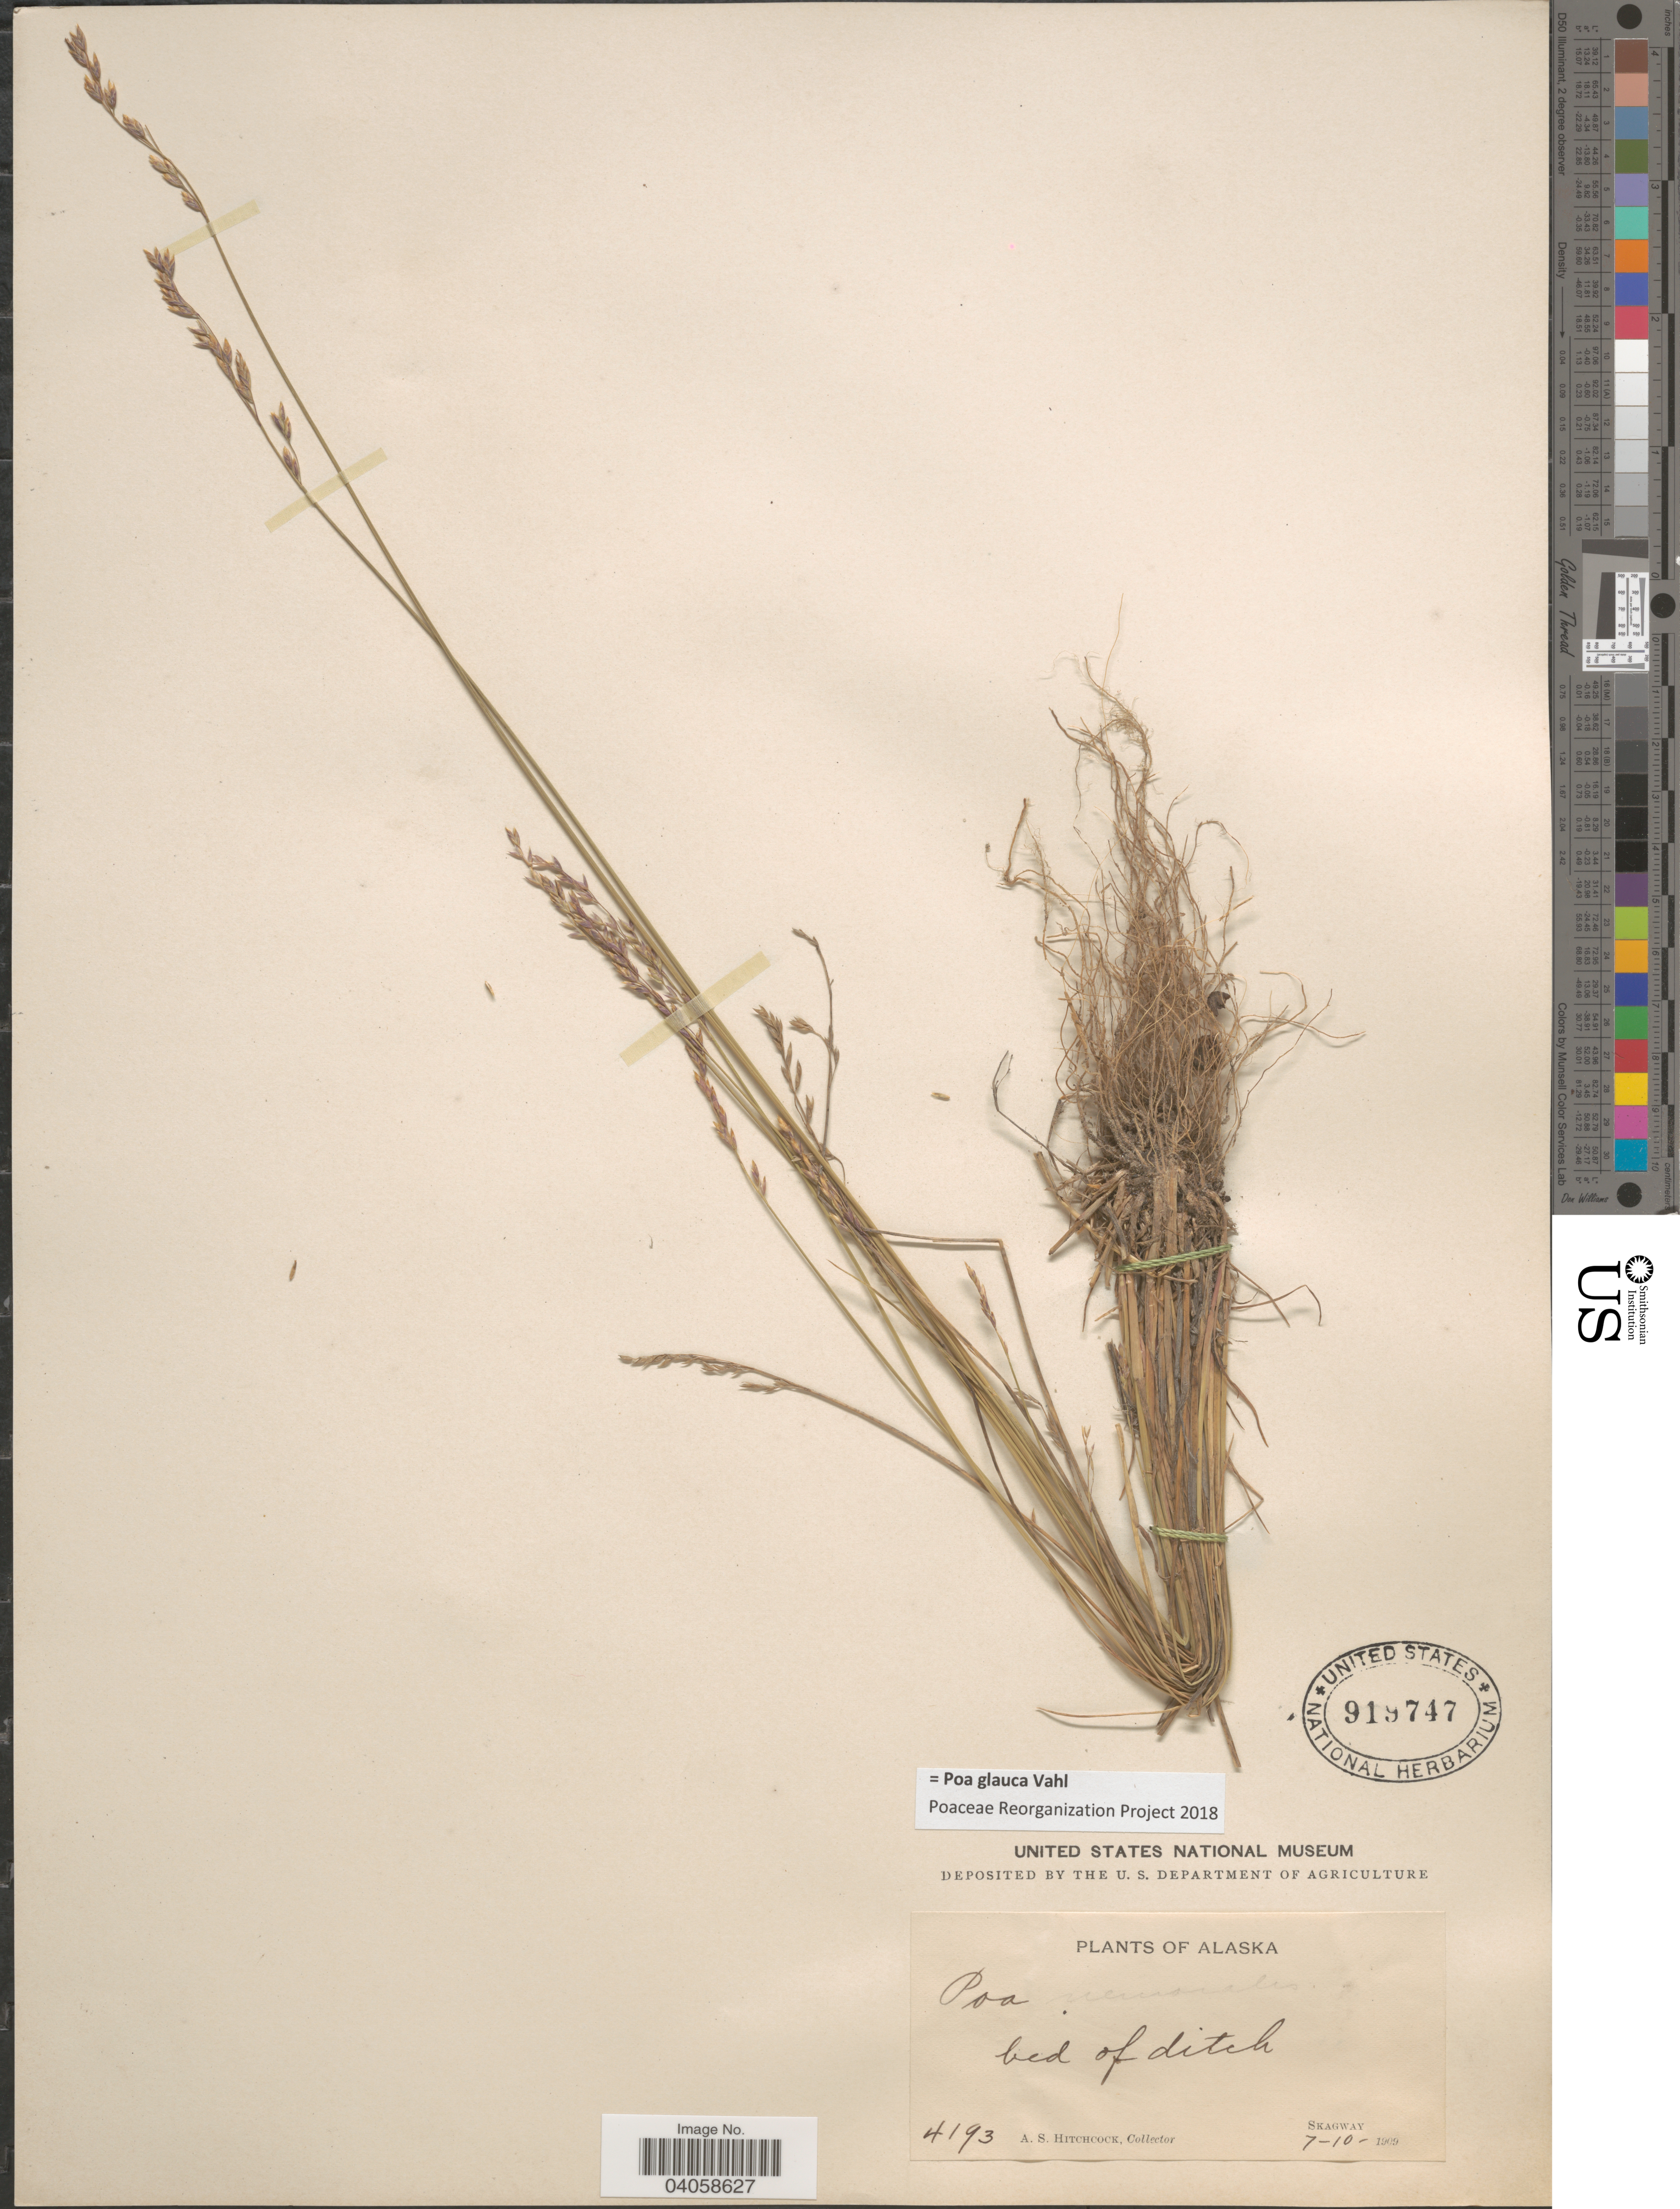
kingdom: Plantae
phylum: Tracheophyta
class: Liliopsida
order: Poales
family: Poaceae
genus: Poa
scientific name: Poa glauca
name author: Vahl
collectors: A. S. Hitchcock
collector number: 4193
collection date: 1909-07-10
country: United States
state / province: Alaska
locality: Skagway.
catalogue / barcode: US 919747